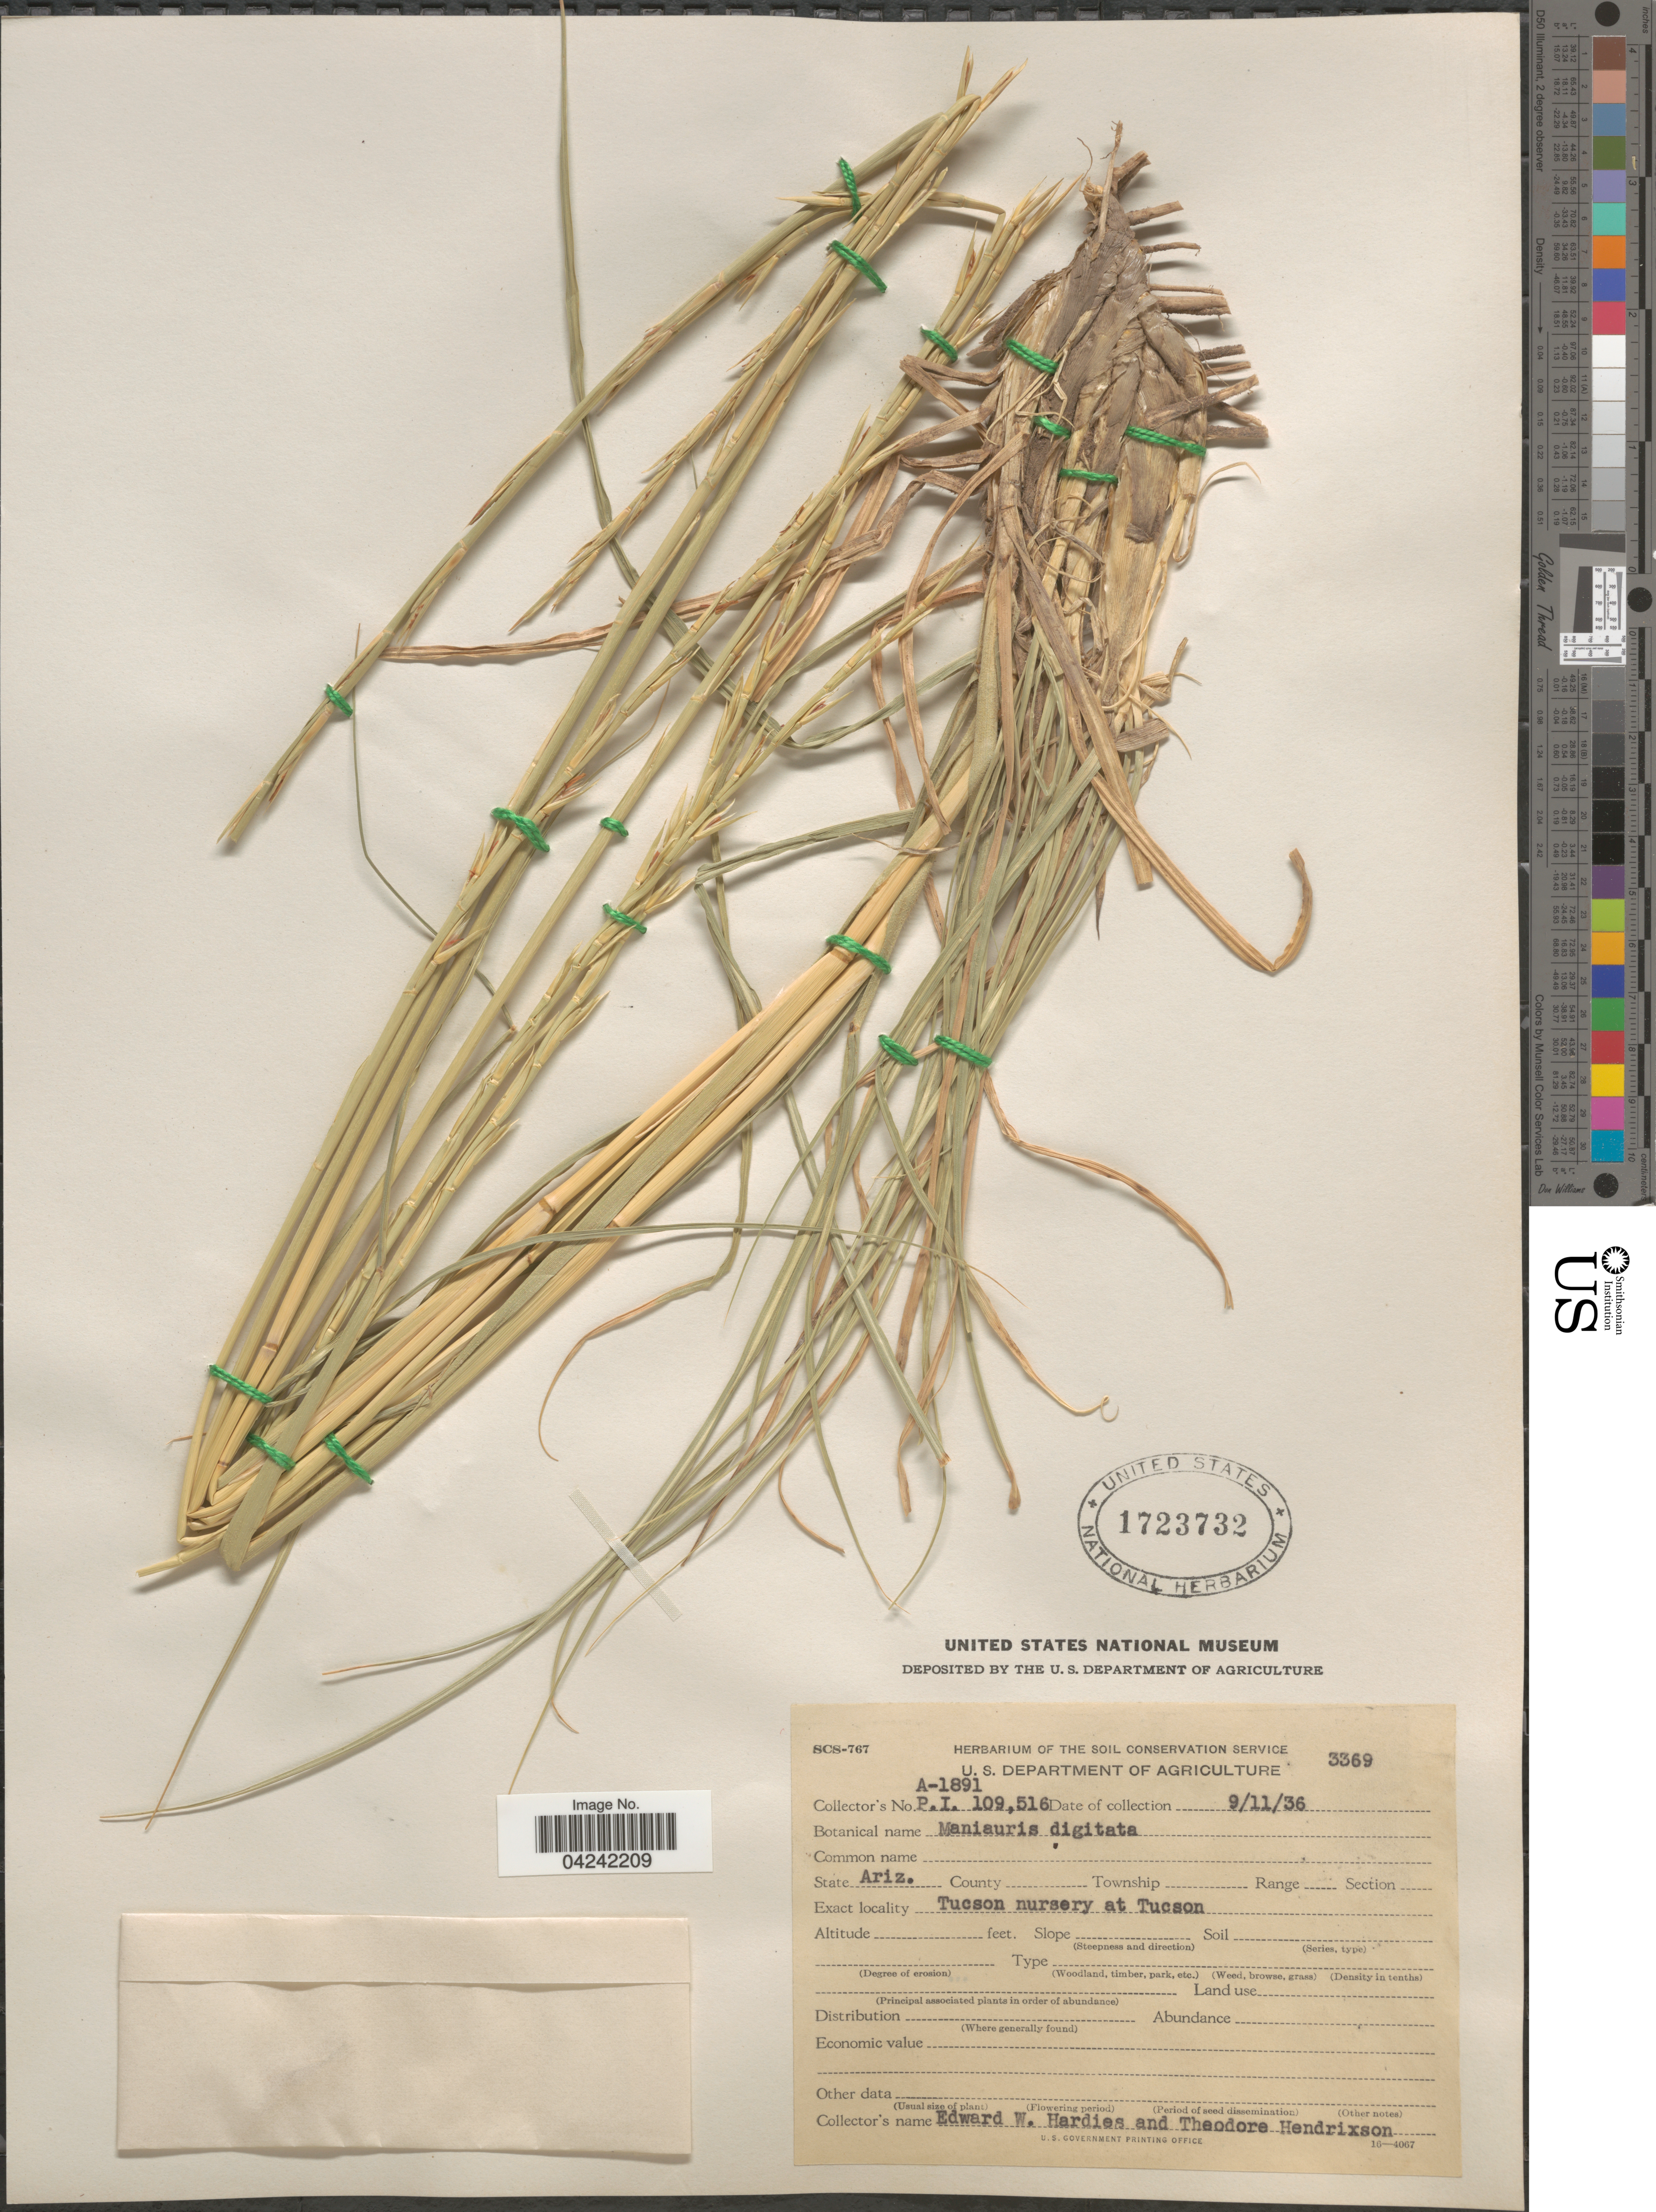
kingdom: Plantae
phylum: Tracheophyta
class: Liliopsida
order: Poales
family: Poaceae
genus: Phacelurus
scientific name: Phacelurus digitatus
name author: (Sibth. & Sm.) Griseb.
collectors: E. Hardies & T. Hendrixson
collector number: P.I 109,516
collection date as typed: Transcribed d/m/y: 11/9/36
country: United States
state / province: Arizona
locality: Tucson nursery at Tucson.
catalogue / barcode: US 1723732